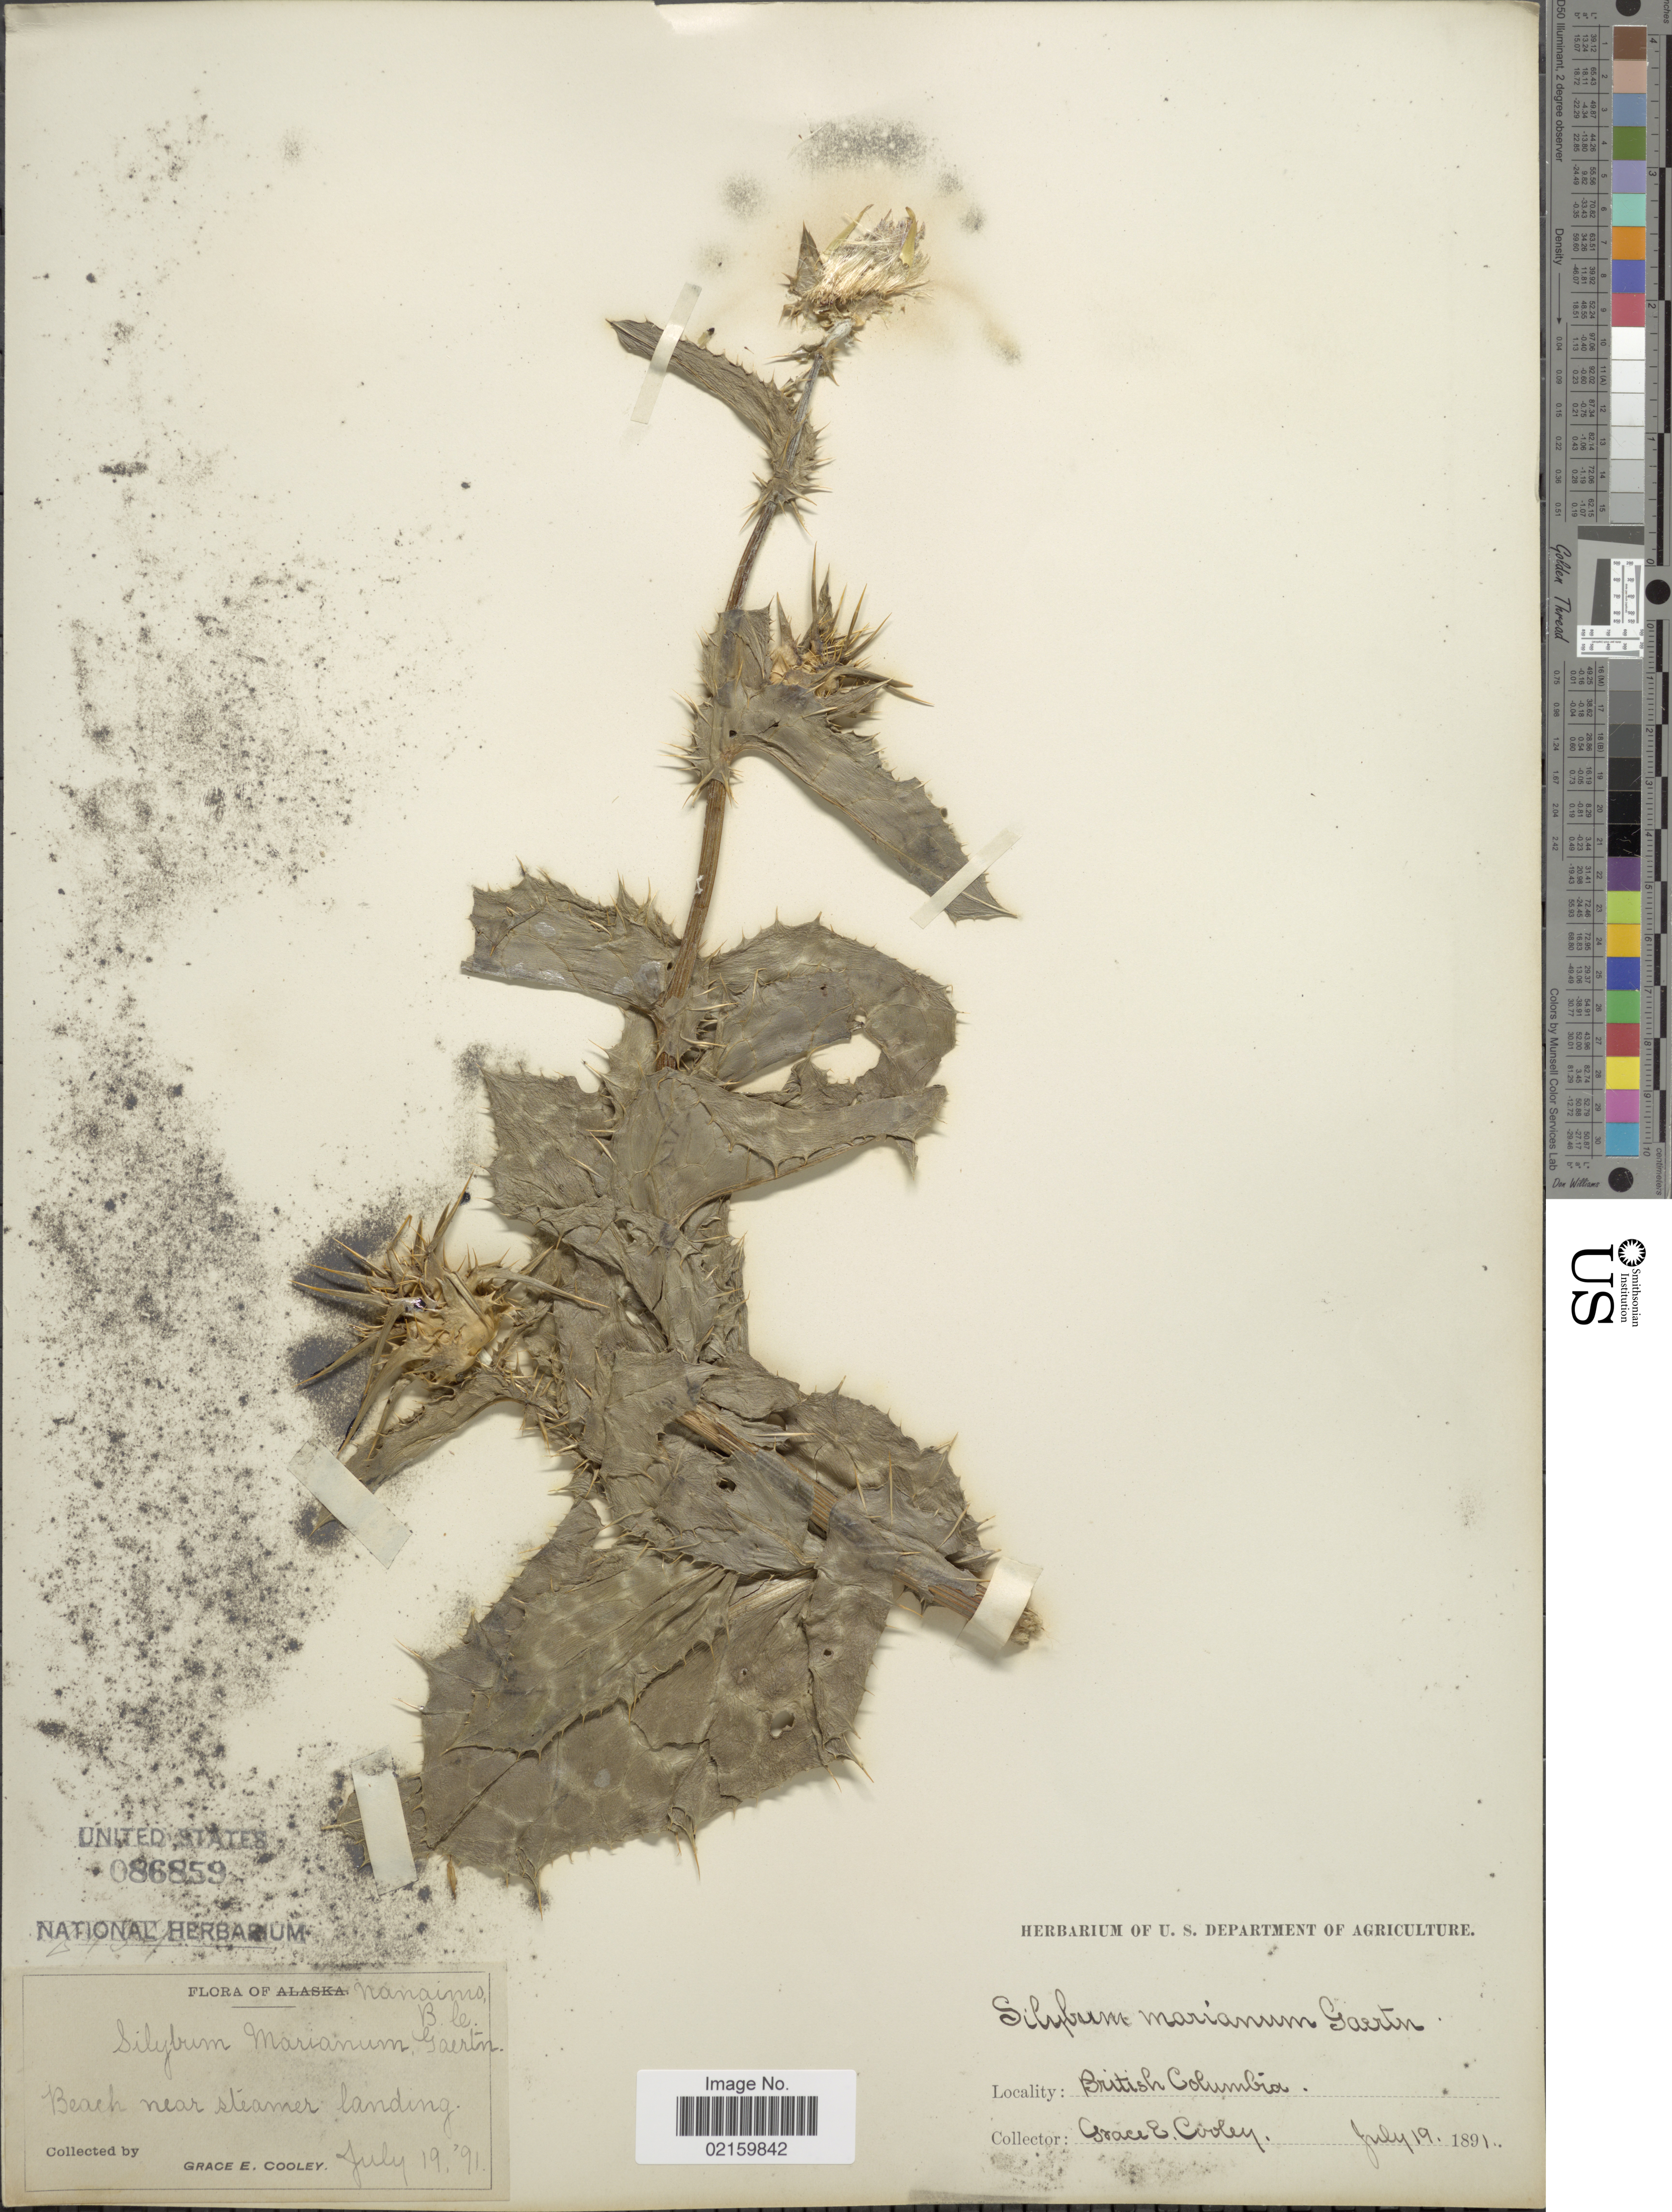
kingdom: Plantae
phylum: Tracheophyta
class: Magnoliopsida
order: Asterales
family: Asteraceae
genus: Silybum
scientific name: Silybum marianum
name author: (L.) Gaertn.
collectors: G. E. Cooley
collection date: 1891-07-19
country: Canada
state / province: British Columbia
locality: British Columbia. Beach near steamer landing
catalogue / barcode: US 86859